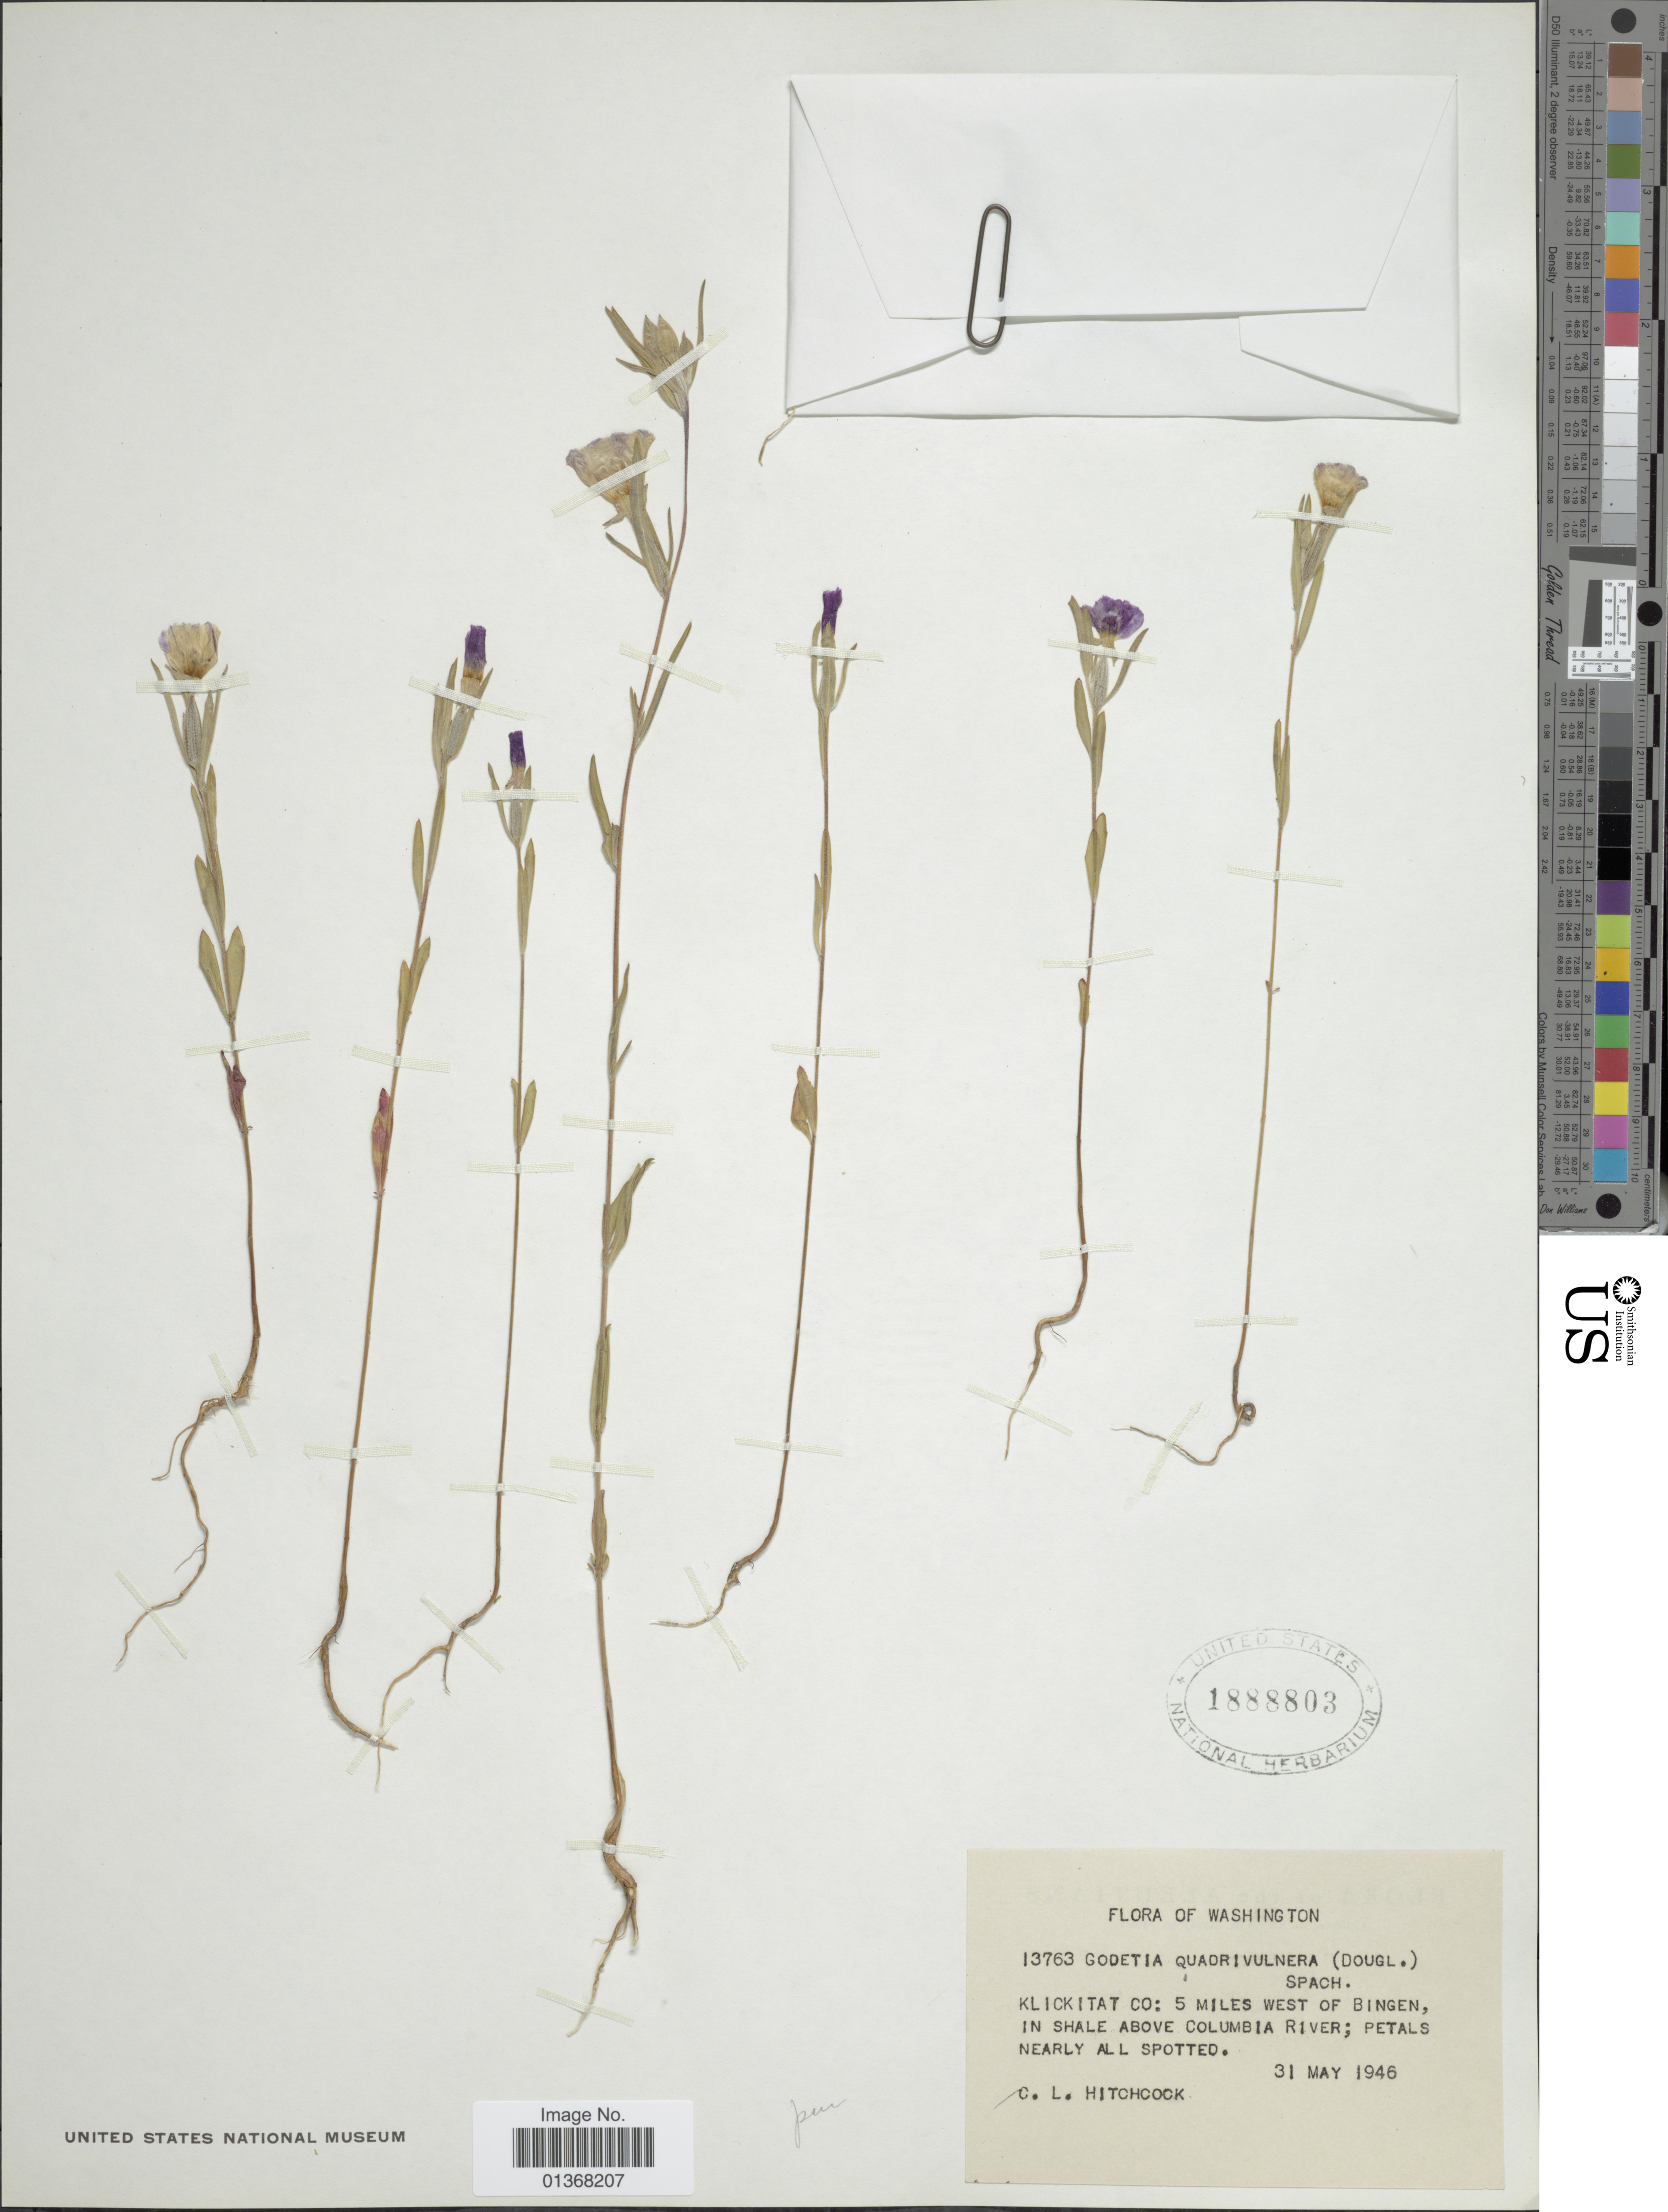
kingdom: Plantae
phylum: Tracheophyta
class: Magnoliopsida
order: Myrtales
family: Onagraceae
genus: Clarkia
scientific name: Clarkia pulchella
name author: Pursh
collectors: C. L. Hitchcock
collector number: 13763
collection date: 1946-05-31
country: United States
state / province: Washington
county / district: Klickitat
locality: Klickitat Co: 5 miles west of Bingen, in shale above Columbia River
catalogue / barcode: US 1888803